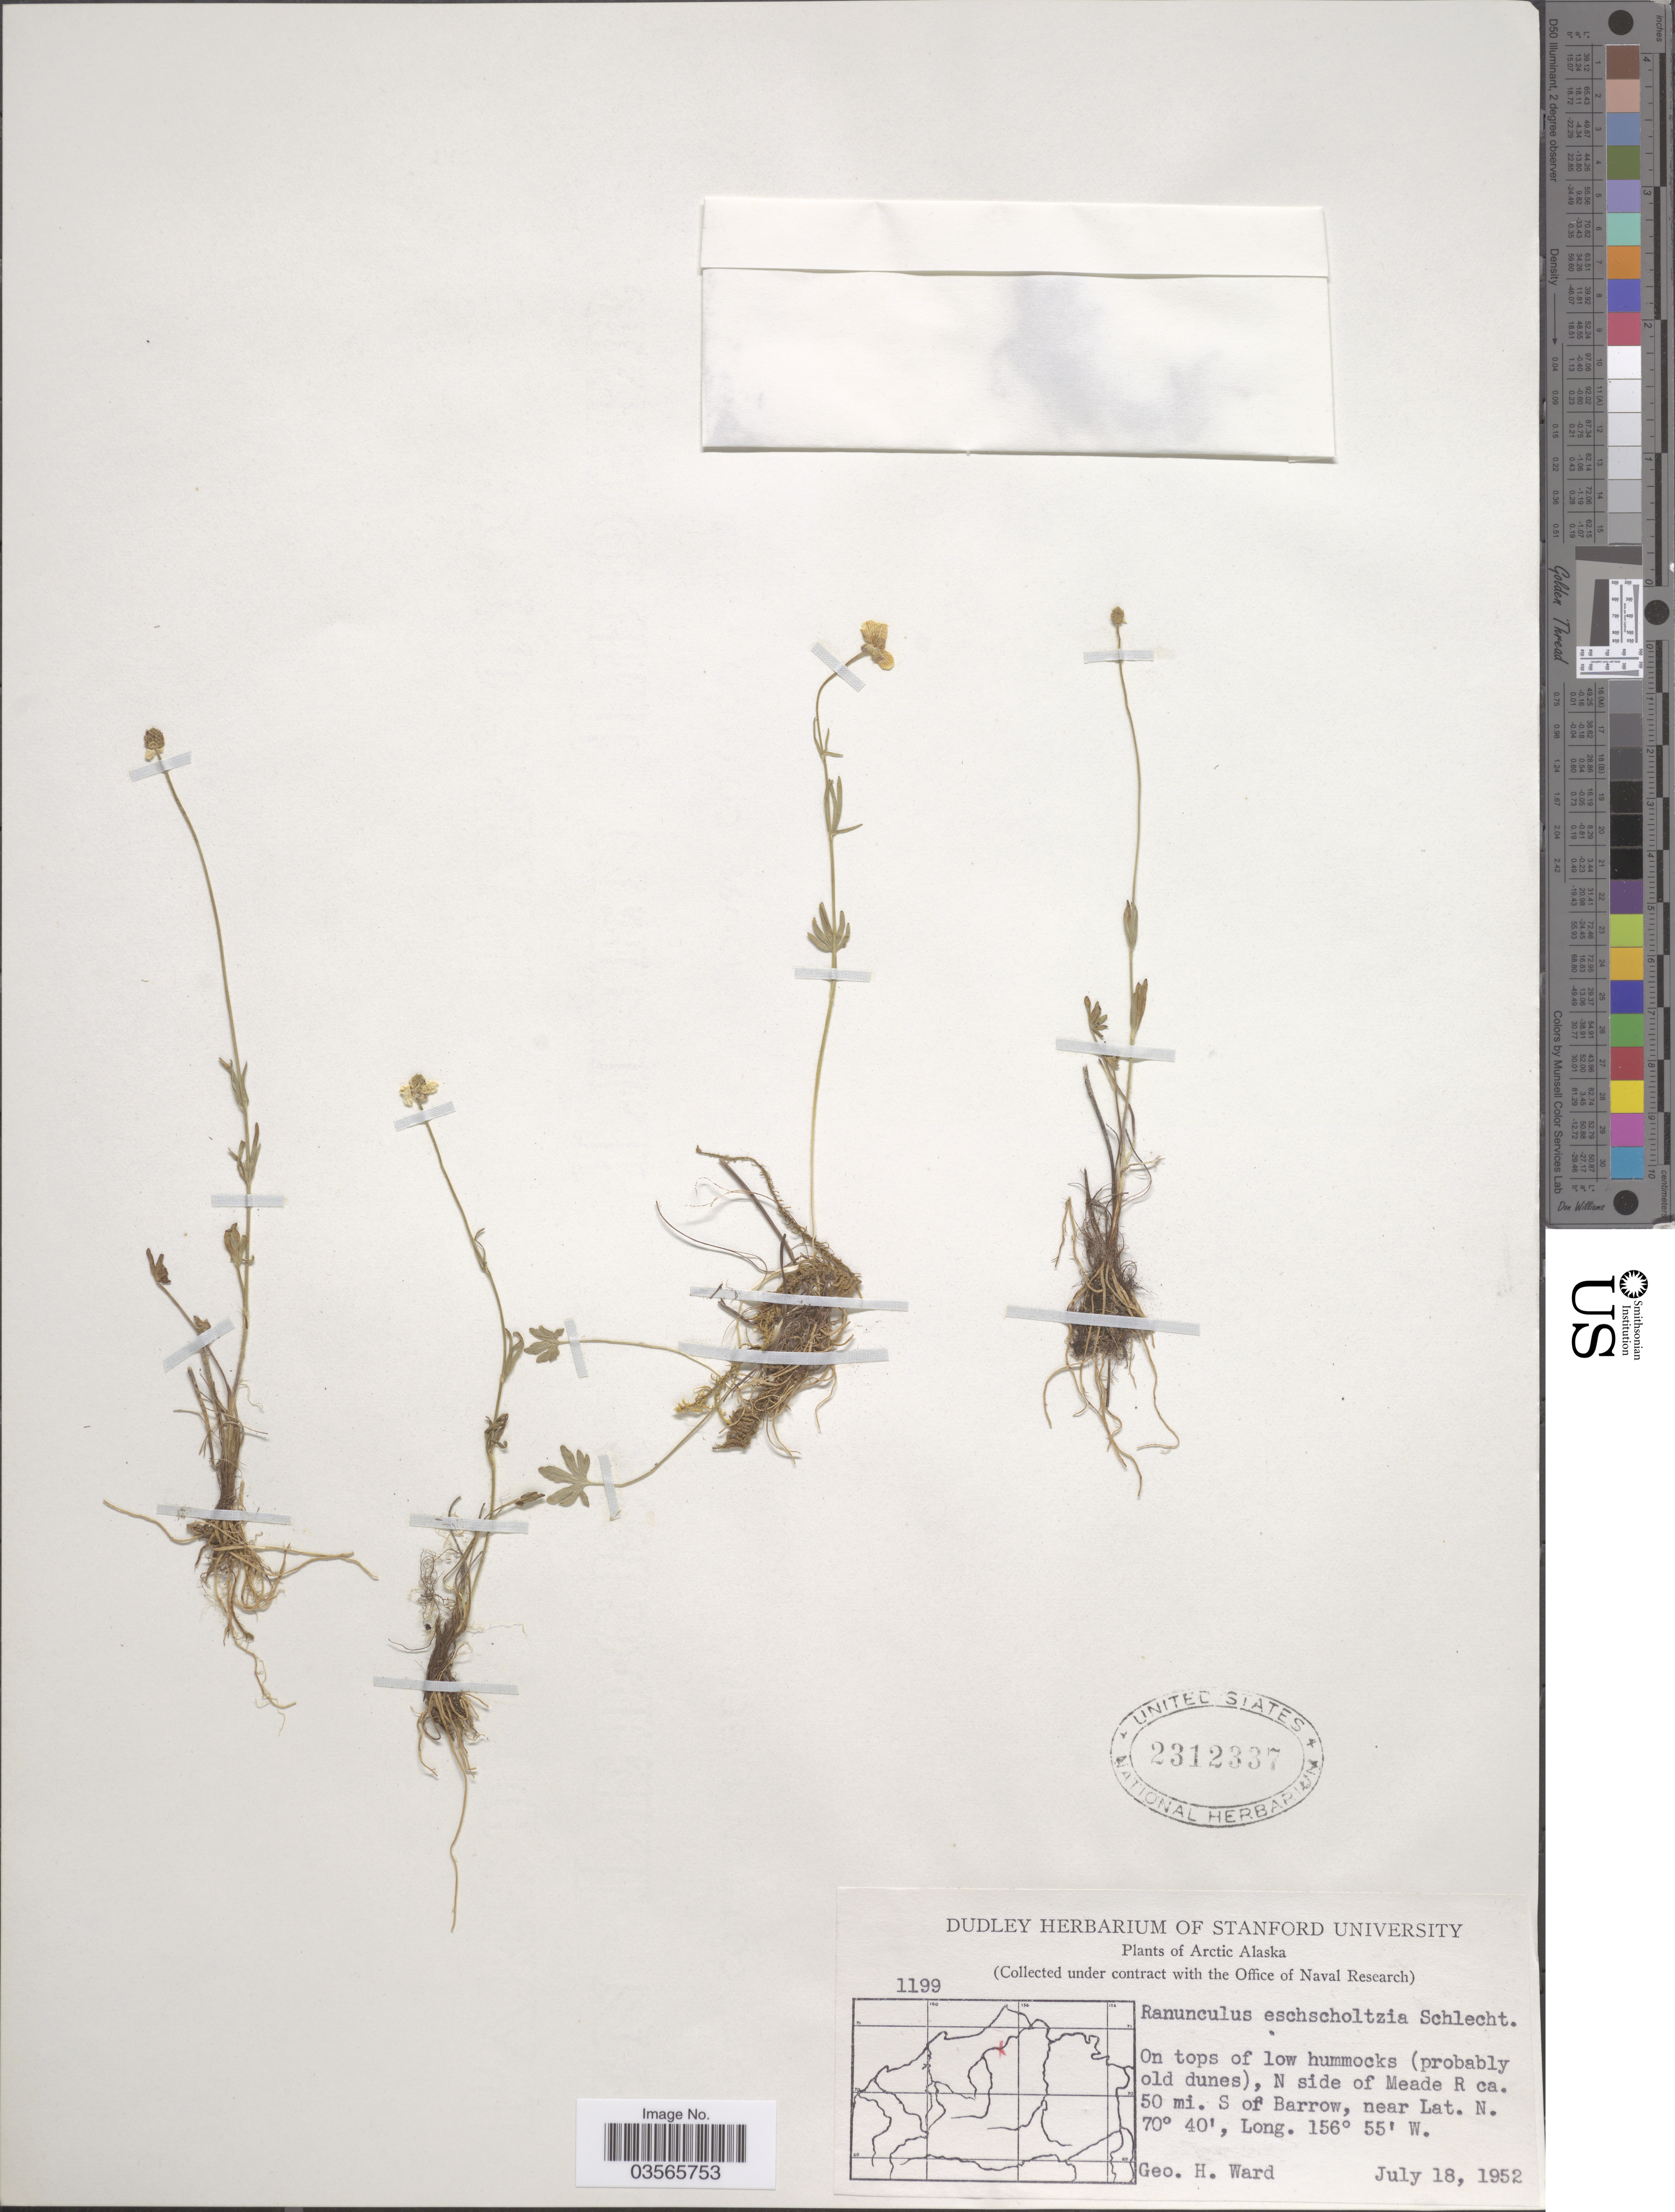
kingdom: Plantae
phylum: Tracheophyta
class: Magnoliopsida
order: Ranunculales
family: Ranunculaceae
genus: Ranunculus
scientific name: Ranunculus eschscholtzii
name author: Schltdl.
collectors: G. H. Ward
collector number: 1199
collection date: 1952-07-18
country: United States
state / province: Alaska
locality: Arctic Alaska. N side of Meade R ca. 50 mi. S of Barrow.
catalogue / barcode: US 2312337